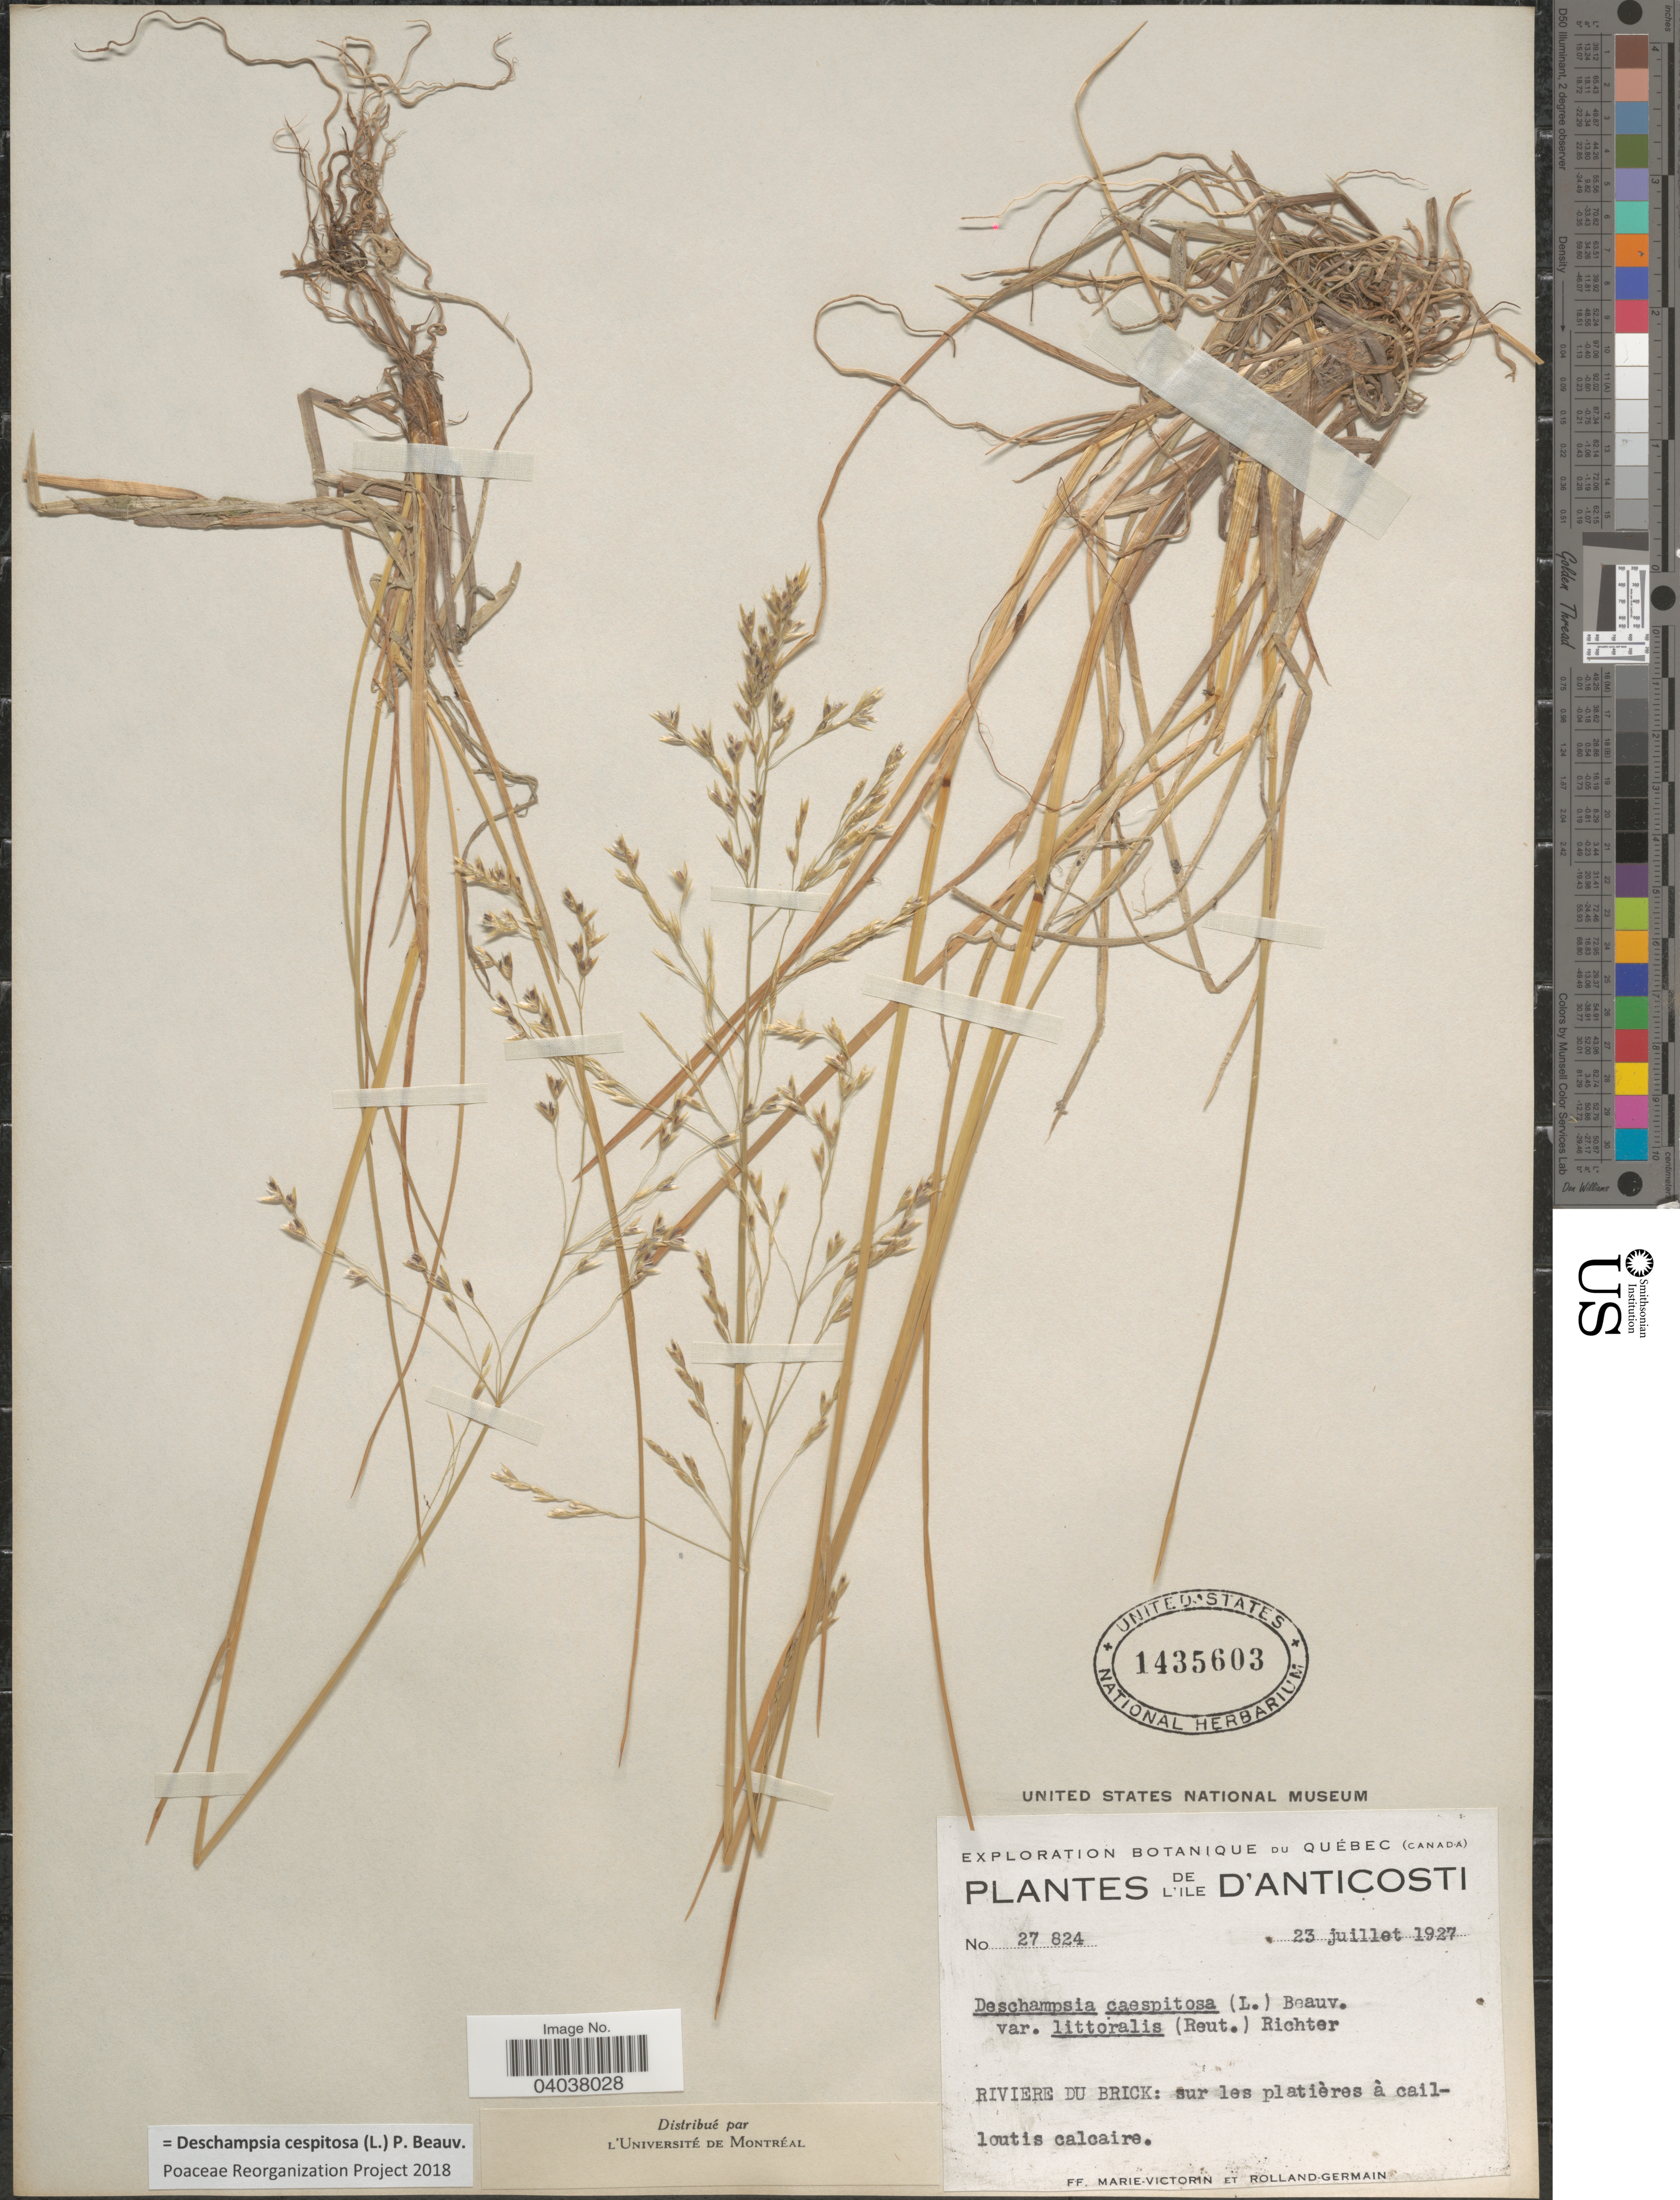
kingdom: Plantae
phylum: Tracheophyta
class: Liliopsida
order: Poales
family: Poaceae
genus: Deschampsia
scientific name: Deschampsia cespitosa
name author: (L.) P. Beauv.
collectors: F. Marie-Victorin & Rolland-Germain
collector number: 27824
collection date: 1927-07-23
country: Canada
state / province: Quebec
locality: L'Ile D'Anticosti. Riviere Du Brick.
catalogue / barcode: US 1435603